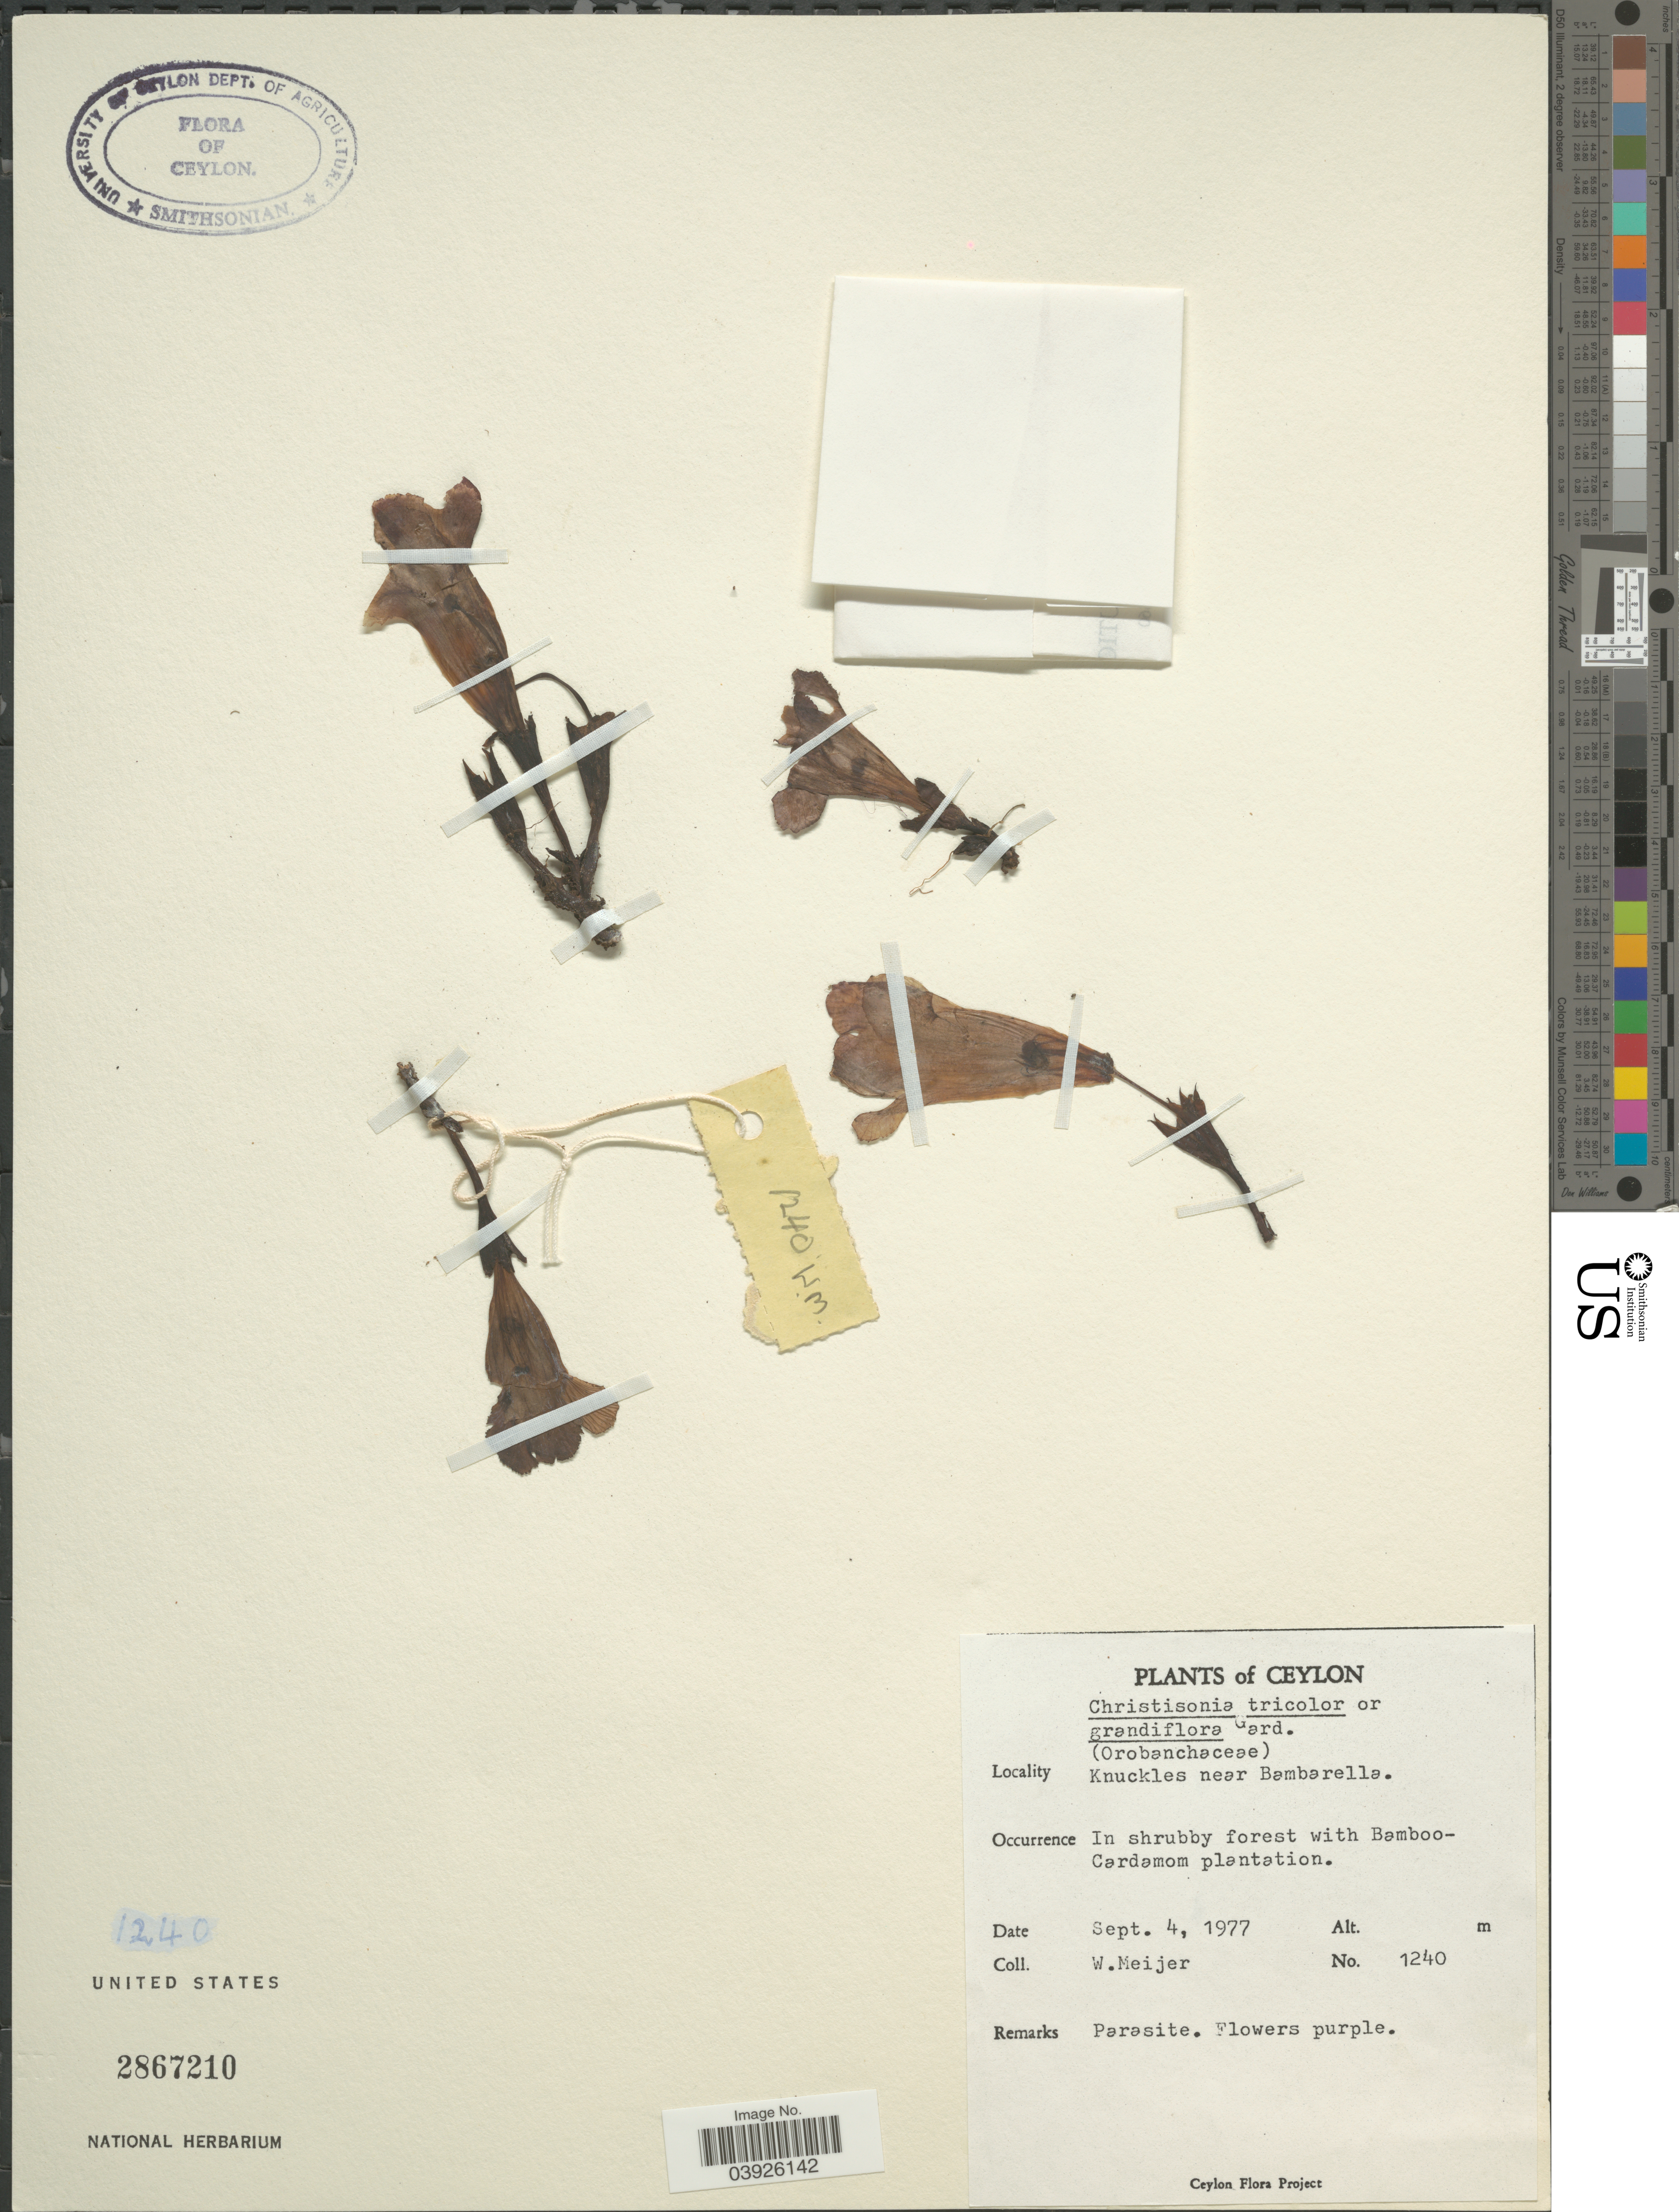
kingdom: Plantae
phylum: Tracheophyta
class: Magnoliopsida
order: Lamiales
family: Orobanchaceae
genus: Christisonia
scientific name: Christisonia sp.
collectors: W. Meijer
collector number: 1240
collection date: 1977-09-04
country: Sri Lanka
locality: Ceylon. Knuckles near Bambarella.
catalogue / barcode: US 2867210